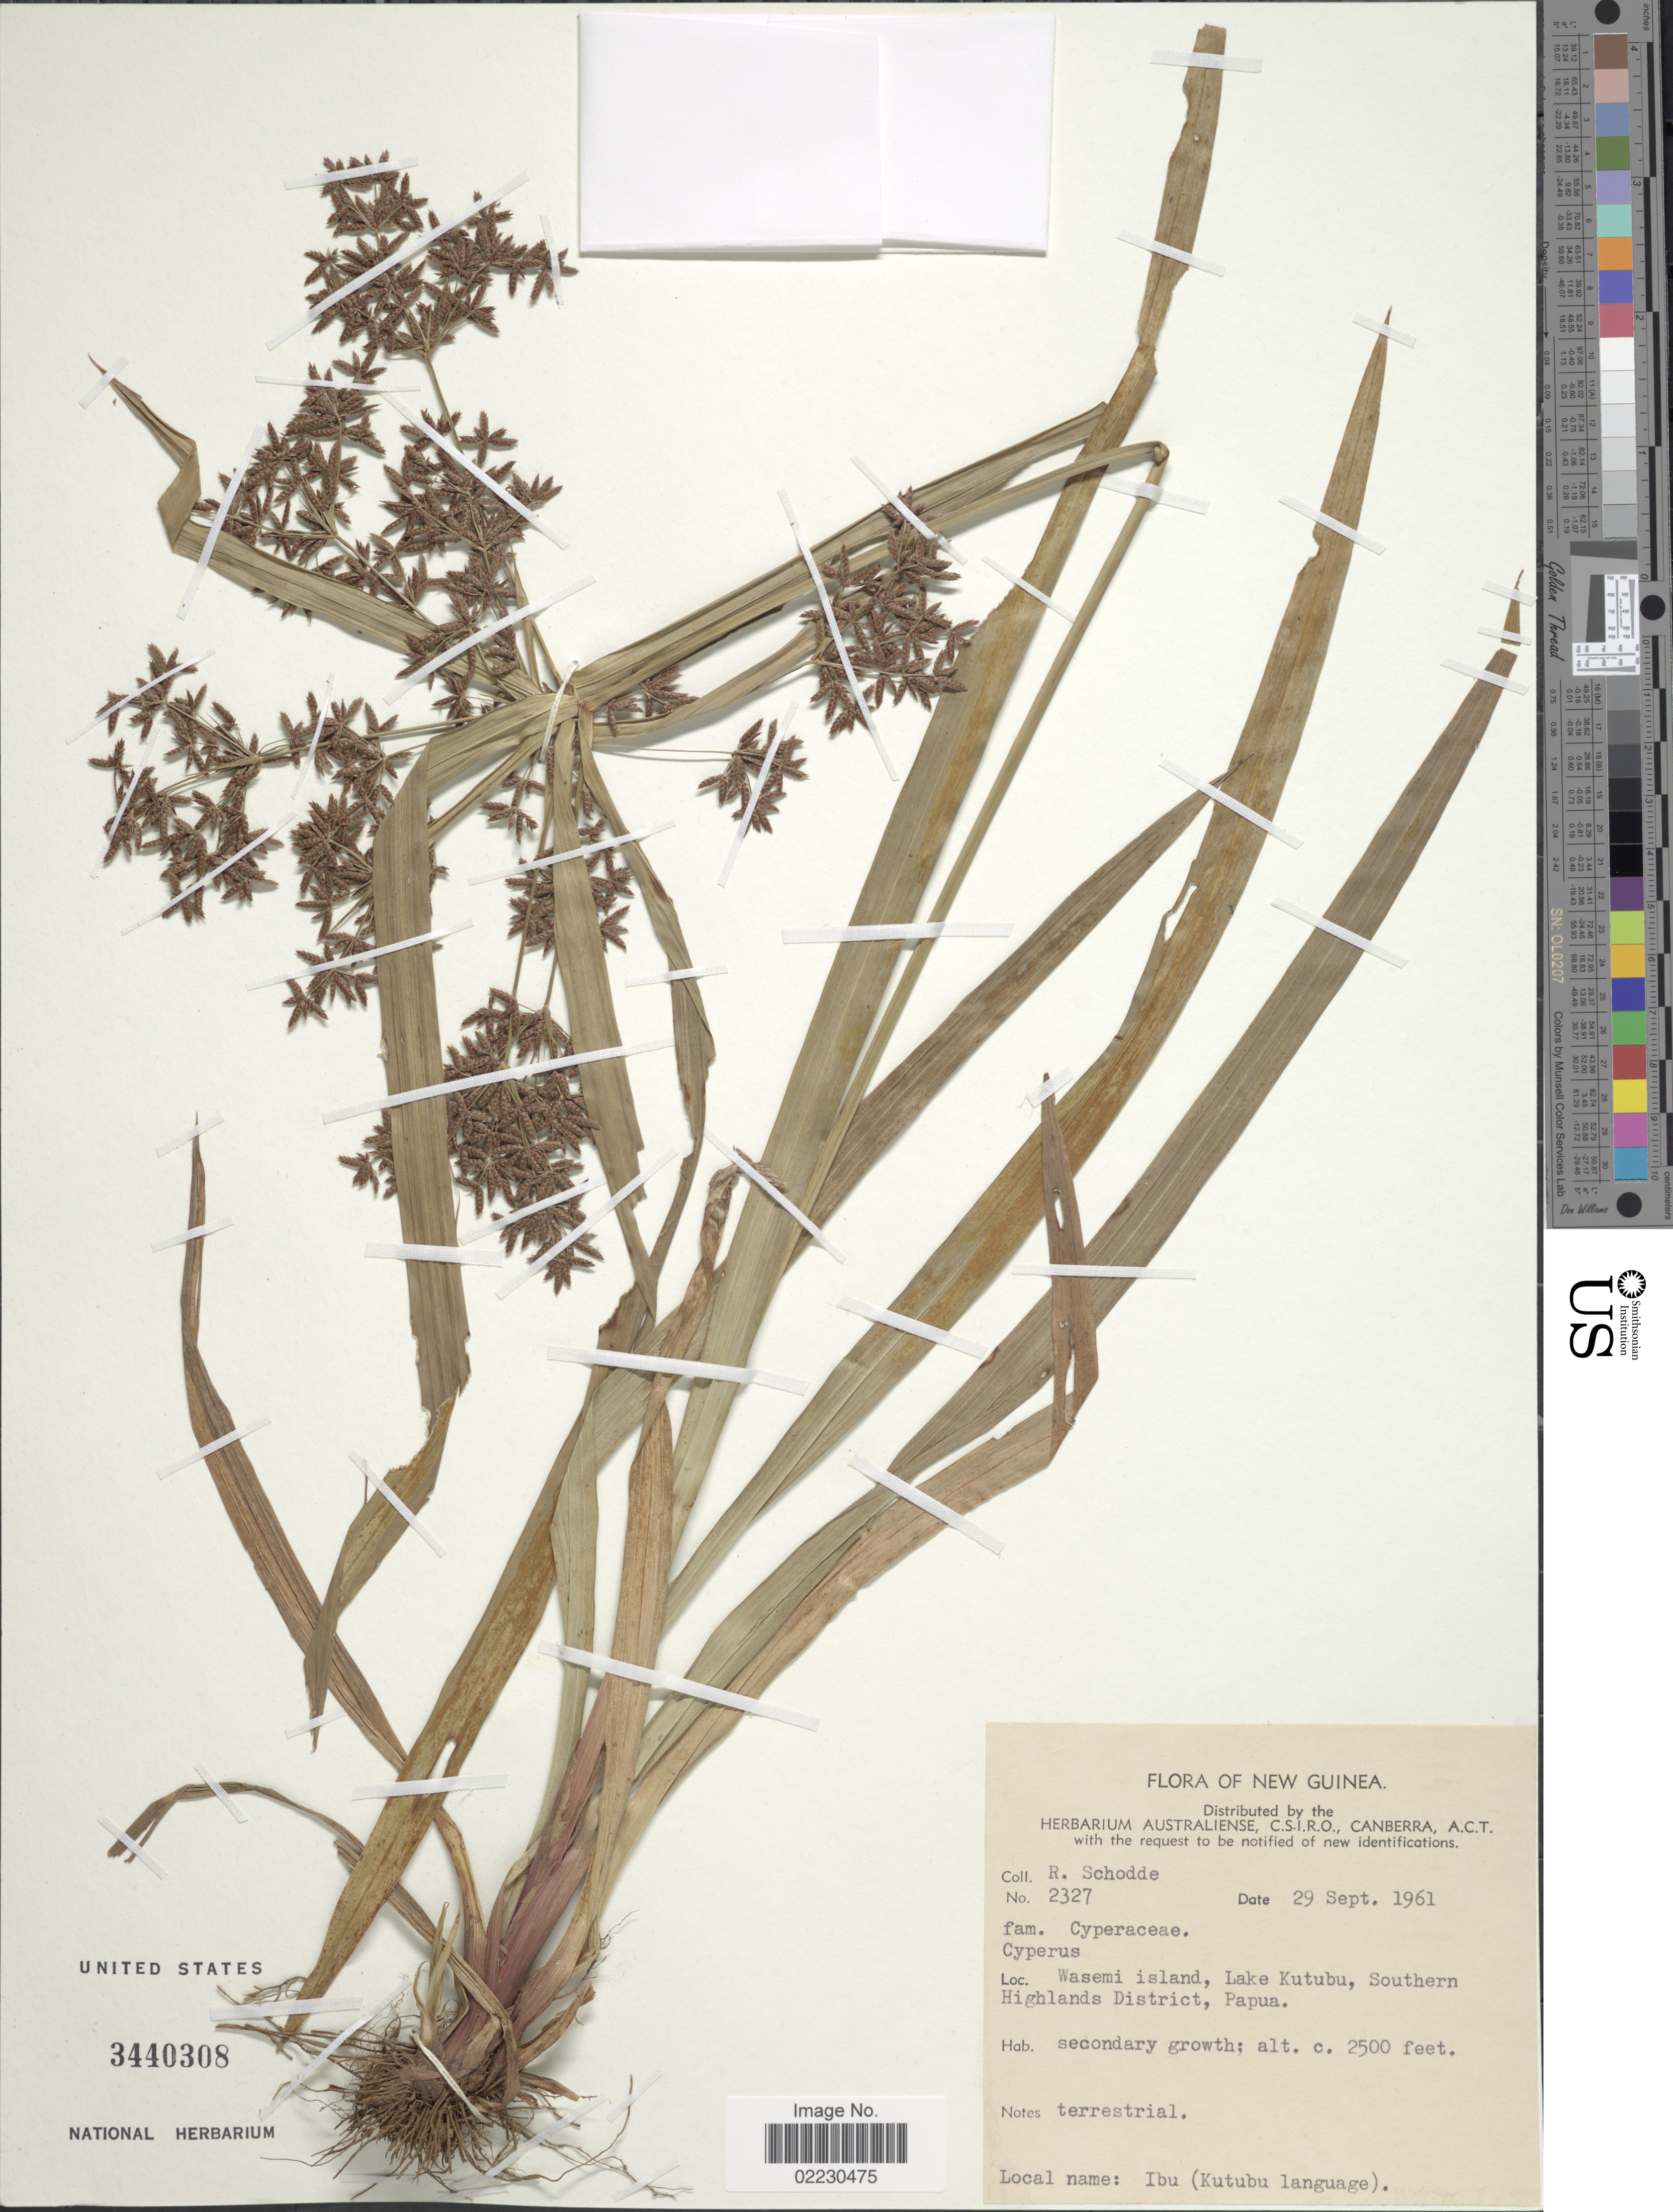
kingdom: Plantae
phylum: Tracheophyta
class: Liliopsida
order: Poales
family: Cyperaceae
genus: Cyperus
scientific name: Cyperus diffusus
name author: Vahl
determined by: Kern, J. H.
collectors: R. Schodde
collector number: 2327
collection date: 1961-09-29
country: Papua New Guinea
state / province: Southern Highlands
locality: Wasemi island, Lake Kutubu, Southern Highlands District, Papua, New Guinea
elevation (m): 762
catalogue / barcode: US 3440308